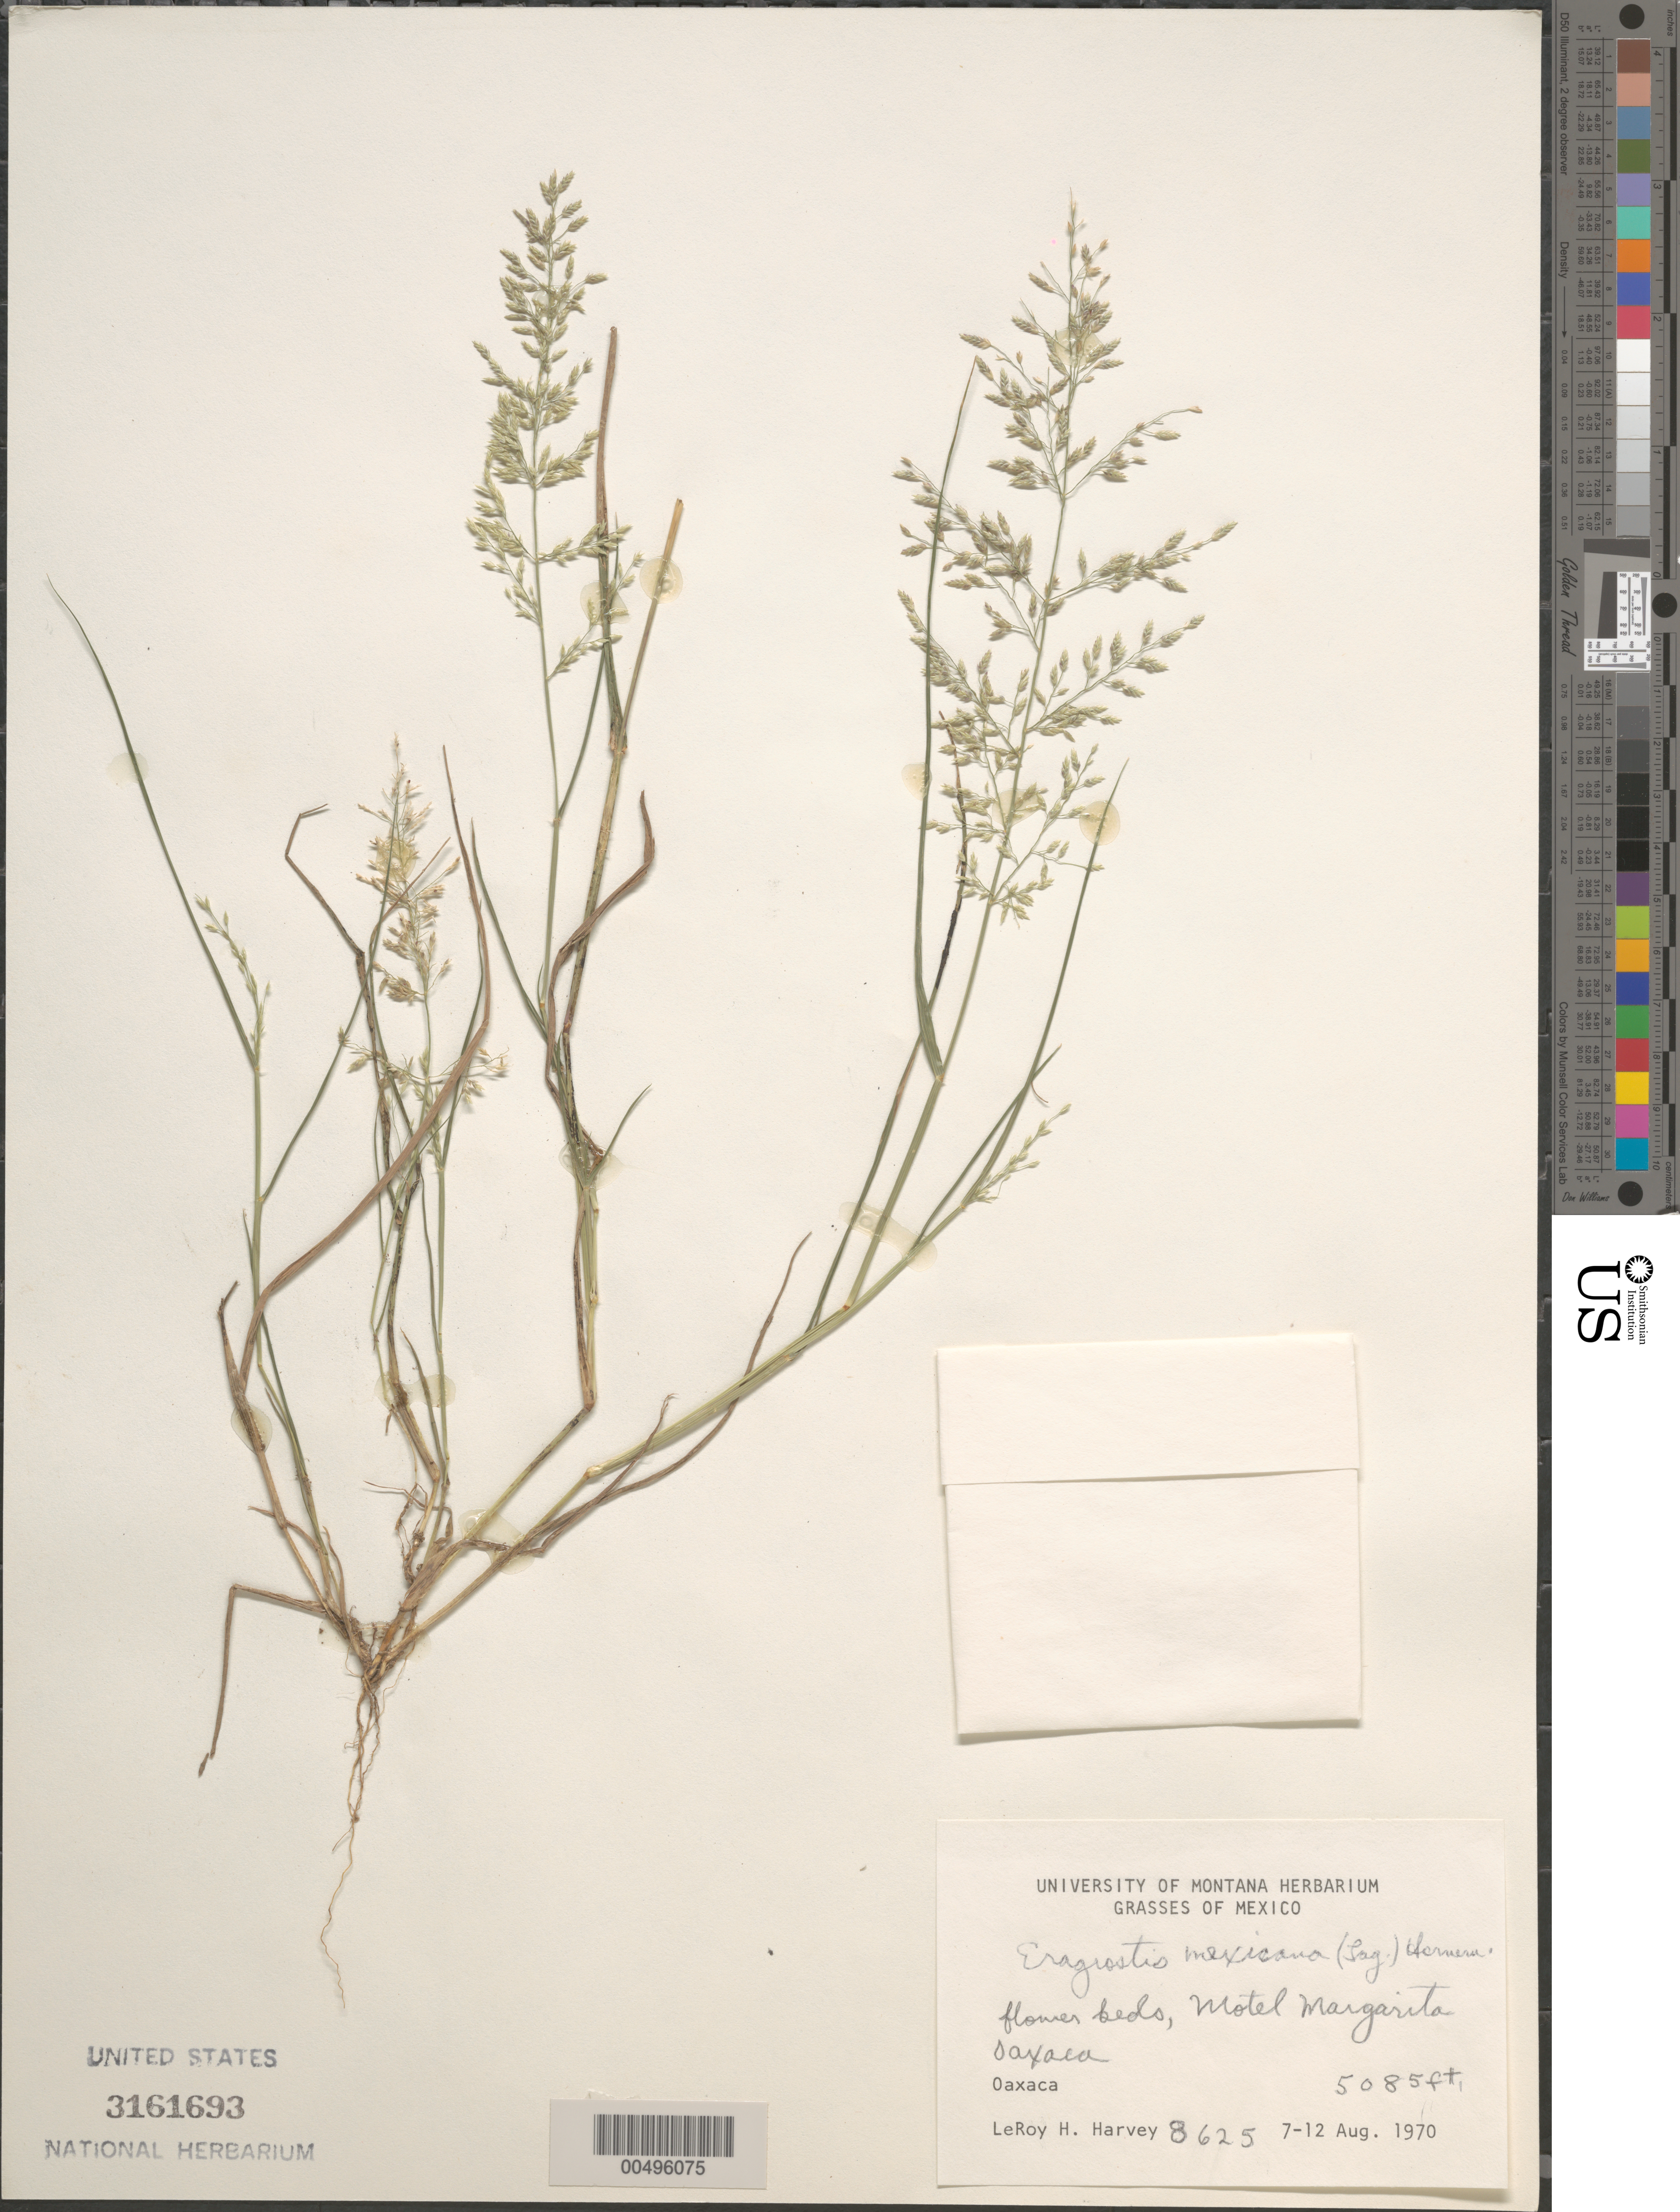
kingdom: Plantae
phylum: Tracheophyta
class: Liliopsida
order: Poales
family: Poaceae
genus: Eragrostis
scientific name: Eragrostis mexicana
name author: (Hornem.) Link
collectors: L. H. Harvey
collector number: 8625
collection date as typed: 7 Aug 1970 to 12 Aug 1970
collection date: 1970-08-07/1970-08-12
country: Mexico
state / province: Oaxaca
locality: Motel Margarita Oaxaca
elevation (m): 1550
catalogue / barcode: US 3161693